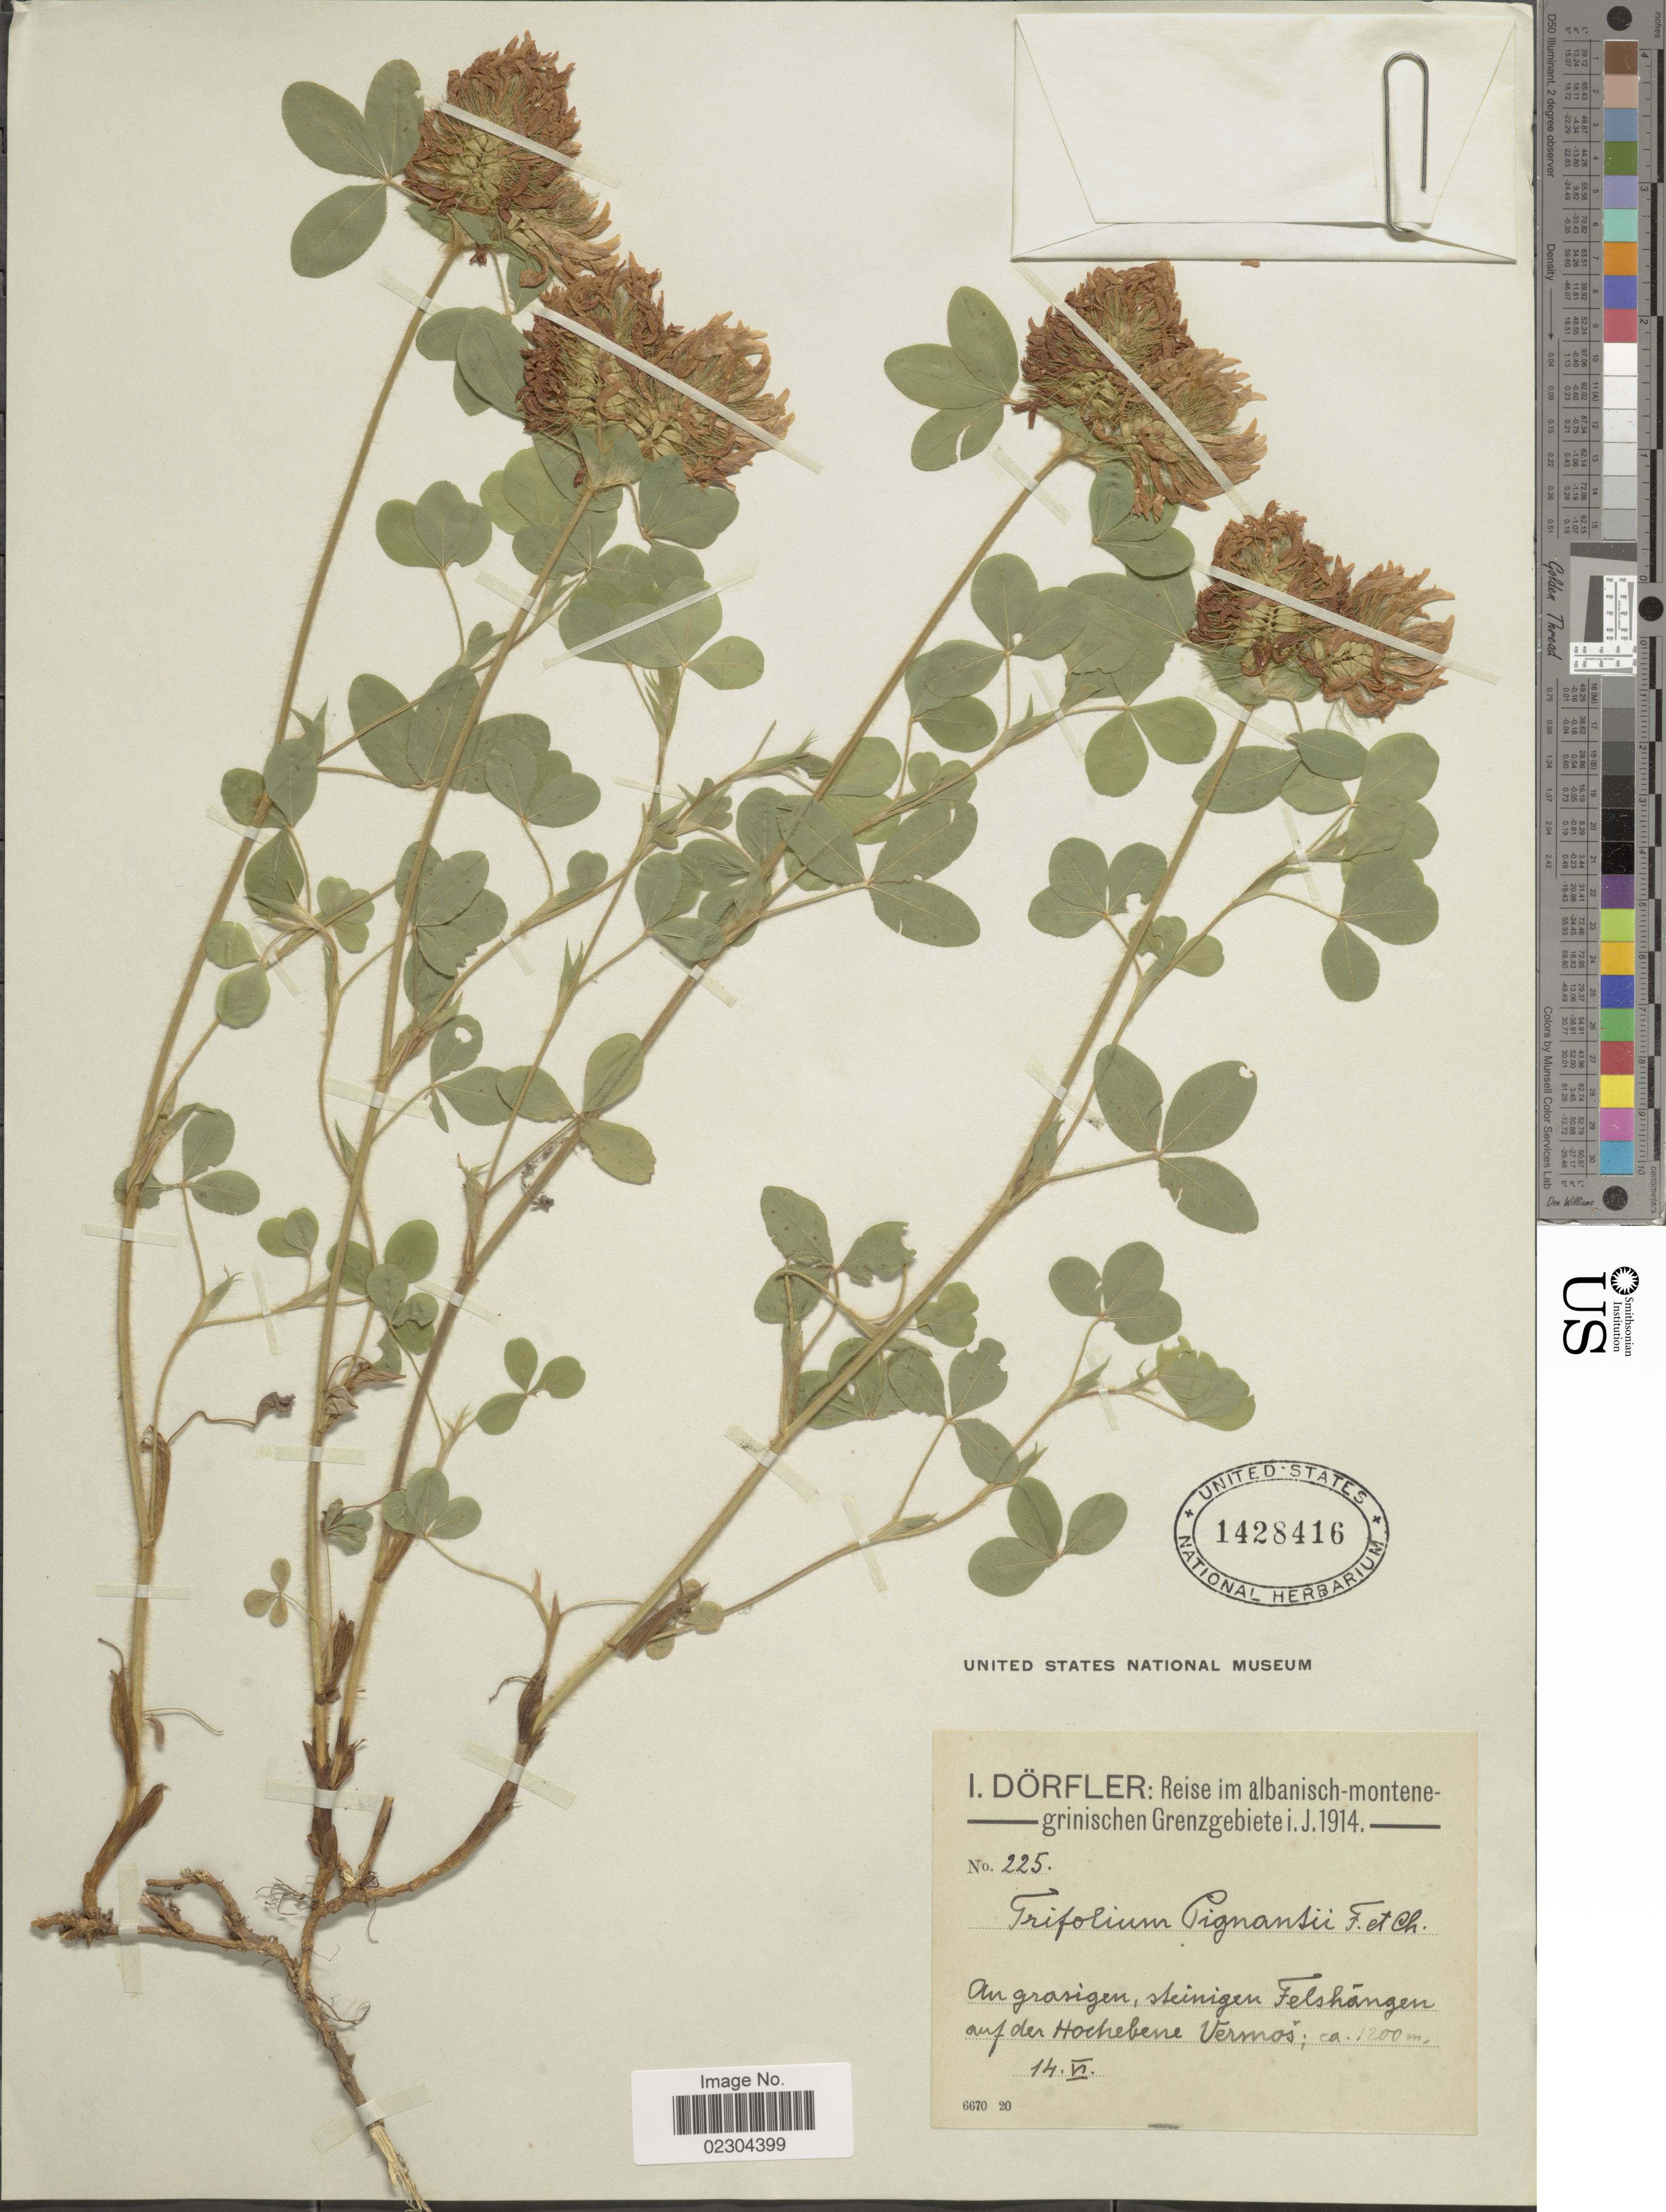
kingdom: Plantae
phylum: Tracheophyta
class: Magnoliopsida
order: Fabales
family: Fabaceae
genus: Trifolium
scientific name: Trifolium noricum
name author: Wulfen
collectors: I. Dörfler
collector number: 225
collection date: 1914-06-14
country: Albania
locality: Felshangen auf der Hochebene Vermos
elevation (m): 1200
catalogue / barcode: US 1428416